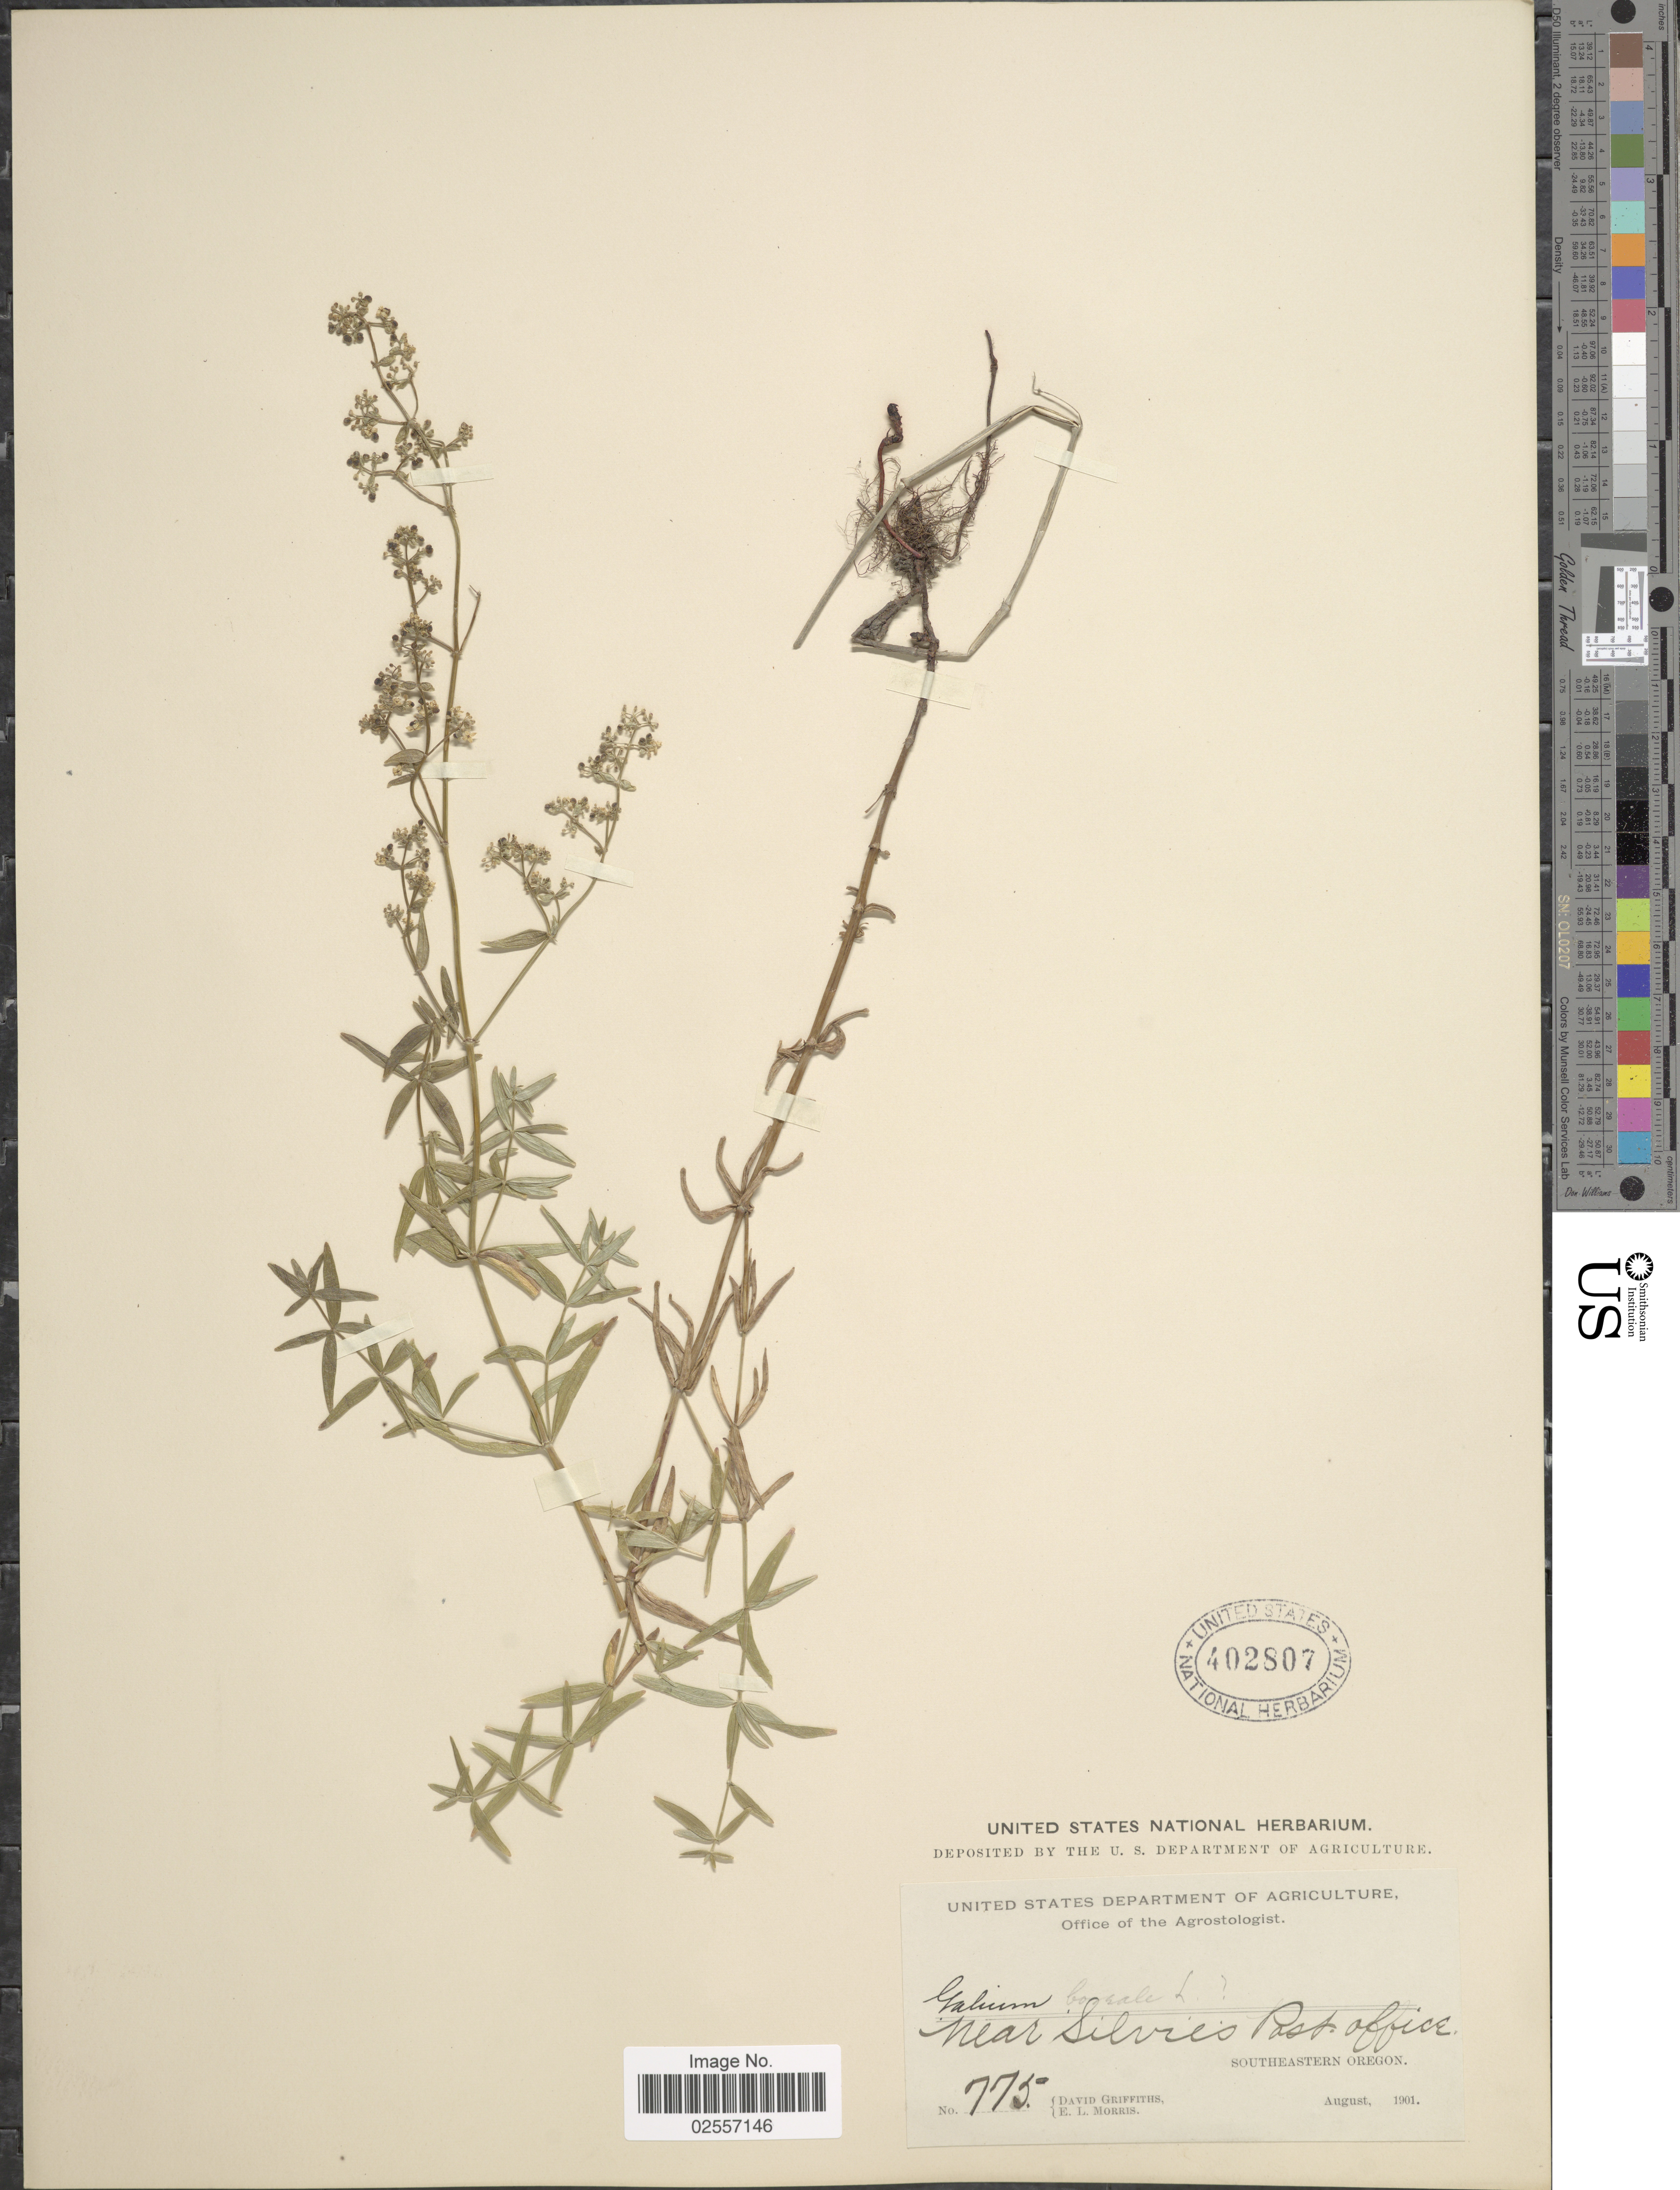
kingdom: Plantae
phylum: Tracheophyta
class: Magnoliopsida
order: Gentianales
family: Rubiaceae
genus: Galium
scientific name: Galium boreale L.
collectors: D. Griffiths & E. Morris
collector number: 775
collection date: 1901-08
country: United States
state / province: Oregon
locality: Near Silvies Post Office. Southeastern Oregon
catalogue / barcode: US 402807